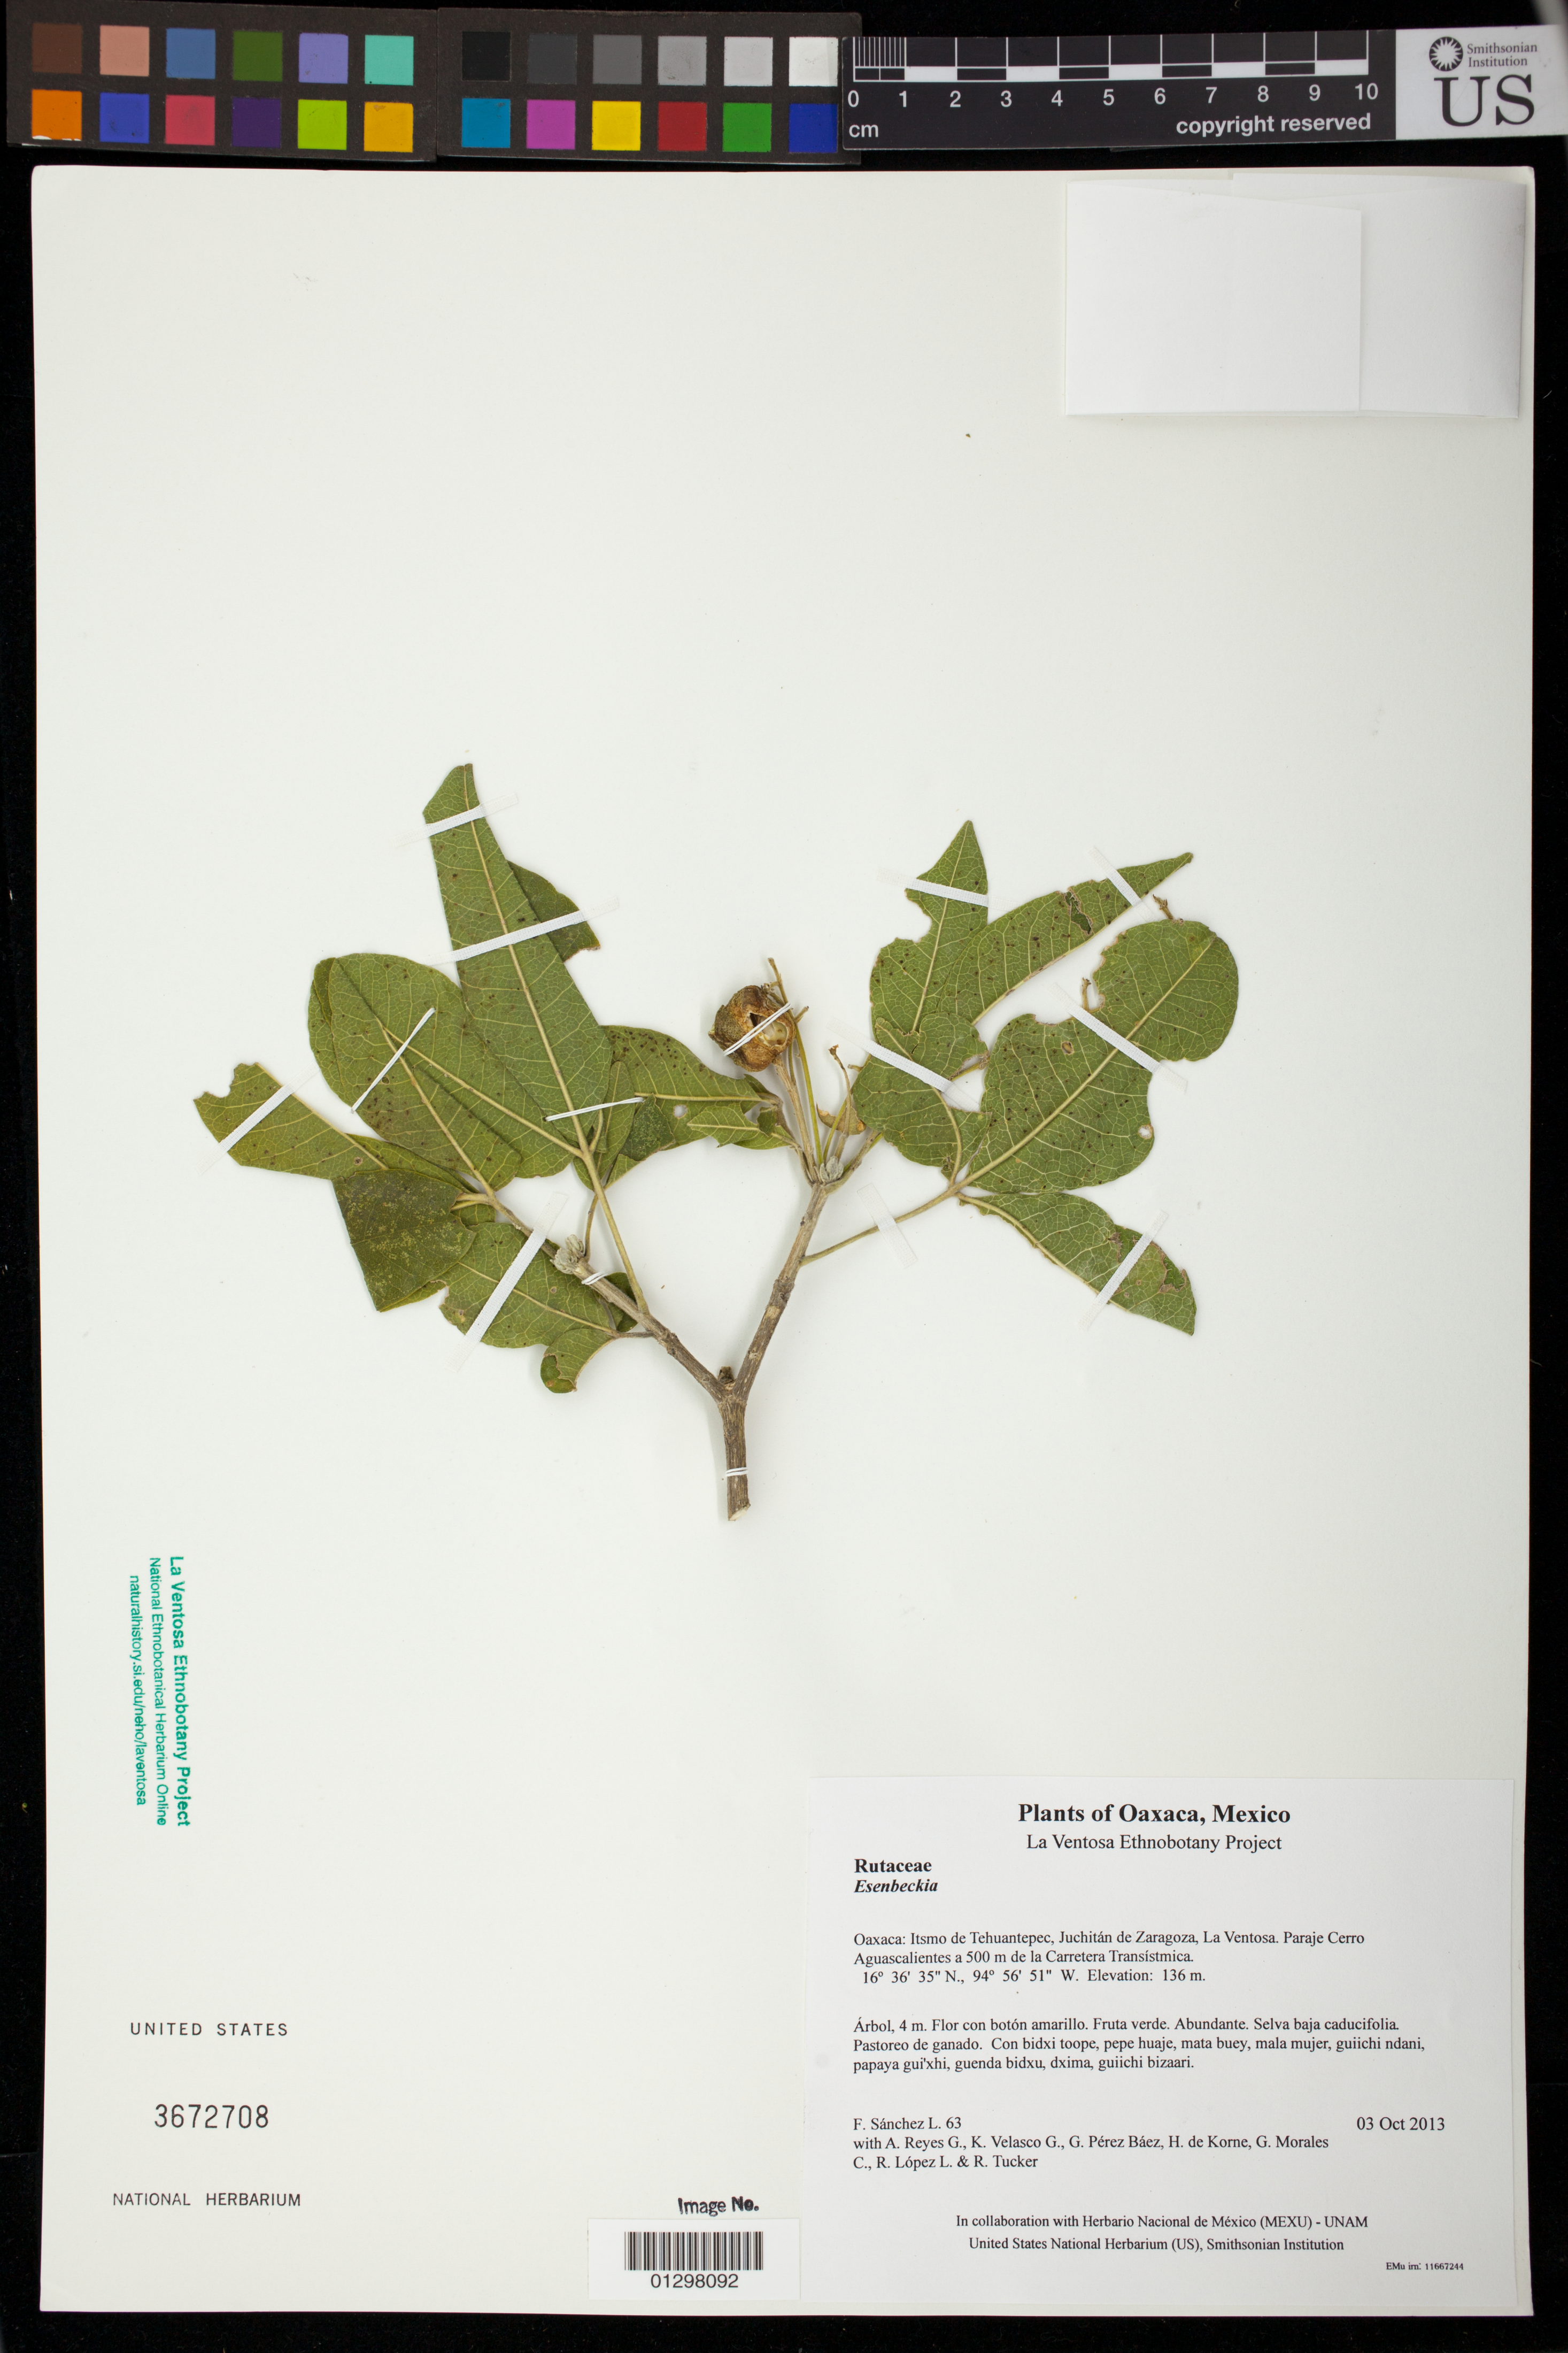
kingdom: Plantae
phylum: Tracheophyta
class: Magnoliopsida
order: Sapindales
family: Rutaceae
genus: Esenbeckia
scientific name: Esenbeckia collina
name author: Brandegee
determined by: Ramos, C.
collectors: F. Sánchez L., A. Reyes G., K. Velasco G., G. Pérez Báez, H. de Korne, G. Morales C., R. López L. & R. Tucker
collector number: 63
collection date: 2013-10-03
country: Mexico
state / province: Oaxaca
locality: Itsmo de Tehuantepec, Juchitán de Zaragoza, La Ventosa. Paraje Cerro Aguascalientes a 500 m de la Carretera Transístmica.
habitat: Selva baja caducifolia. Pastoreo de ganado.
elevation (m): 136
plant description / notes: JEBOT, MEXU, SERO, US; Yaga. 4 m. Guie' naguchi biitu. Cuaananaxhi naga'. Stale.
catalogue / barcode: US 3672708